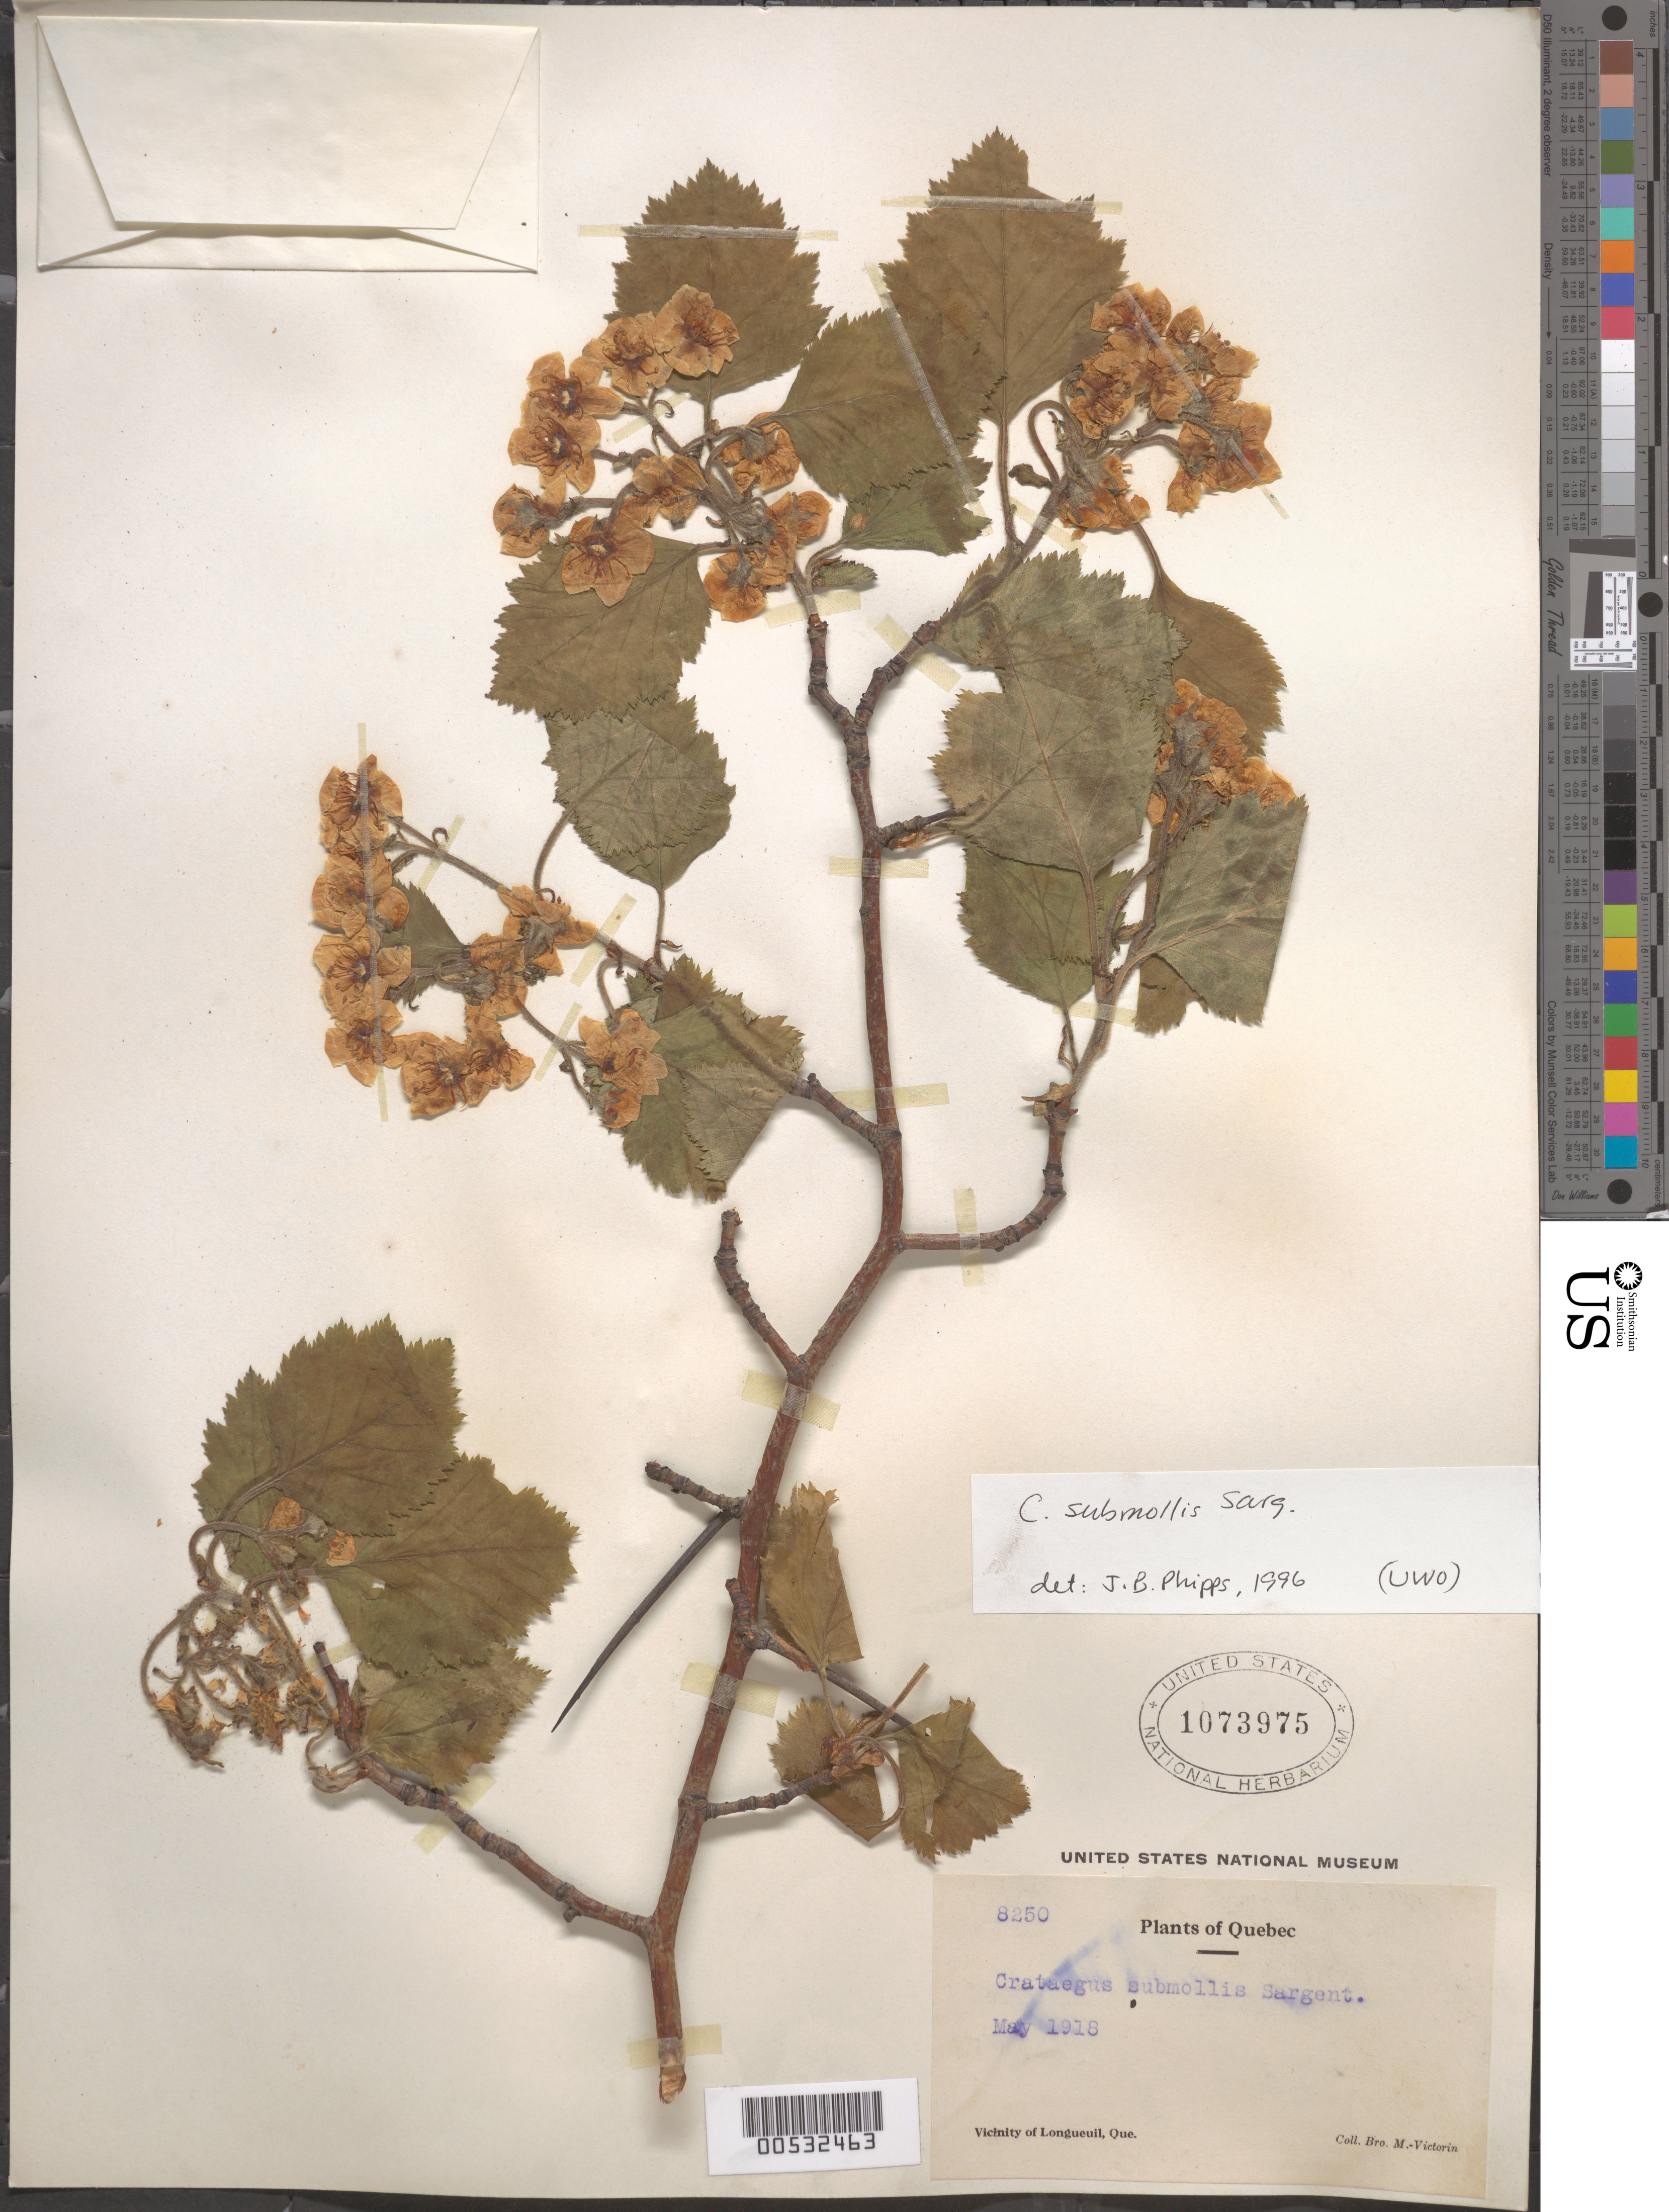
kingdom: Plantae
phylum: Tracheophyta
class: Magnoliopsida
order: Rosales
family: Rosaceae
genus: Crataegus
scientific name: Crataegus submollis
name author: Sarg.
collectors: Fr. Marie-Victorin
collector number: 8250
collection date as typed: May 1918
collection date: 1918-05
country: Canada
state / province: Quebec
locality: Vicinity of Longueuil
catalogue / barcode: US 1073975